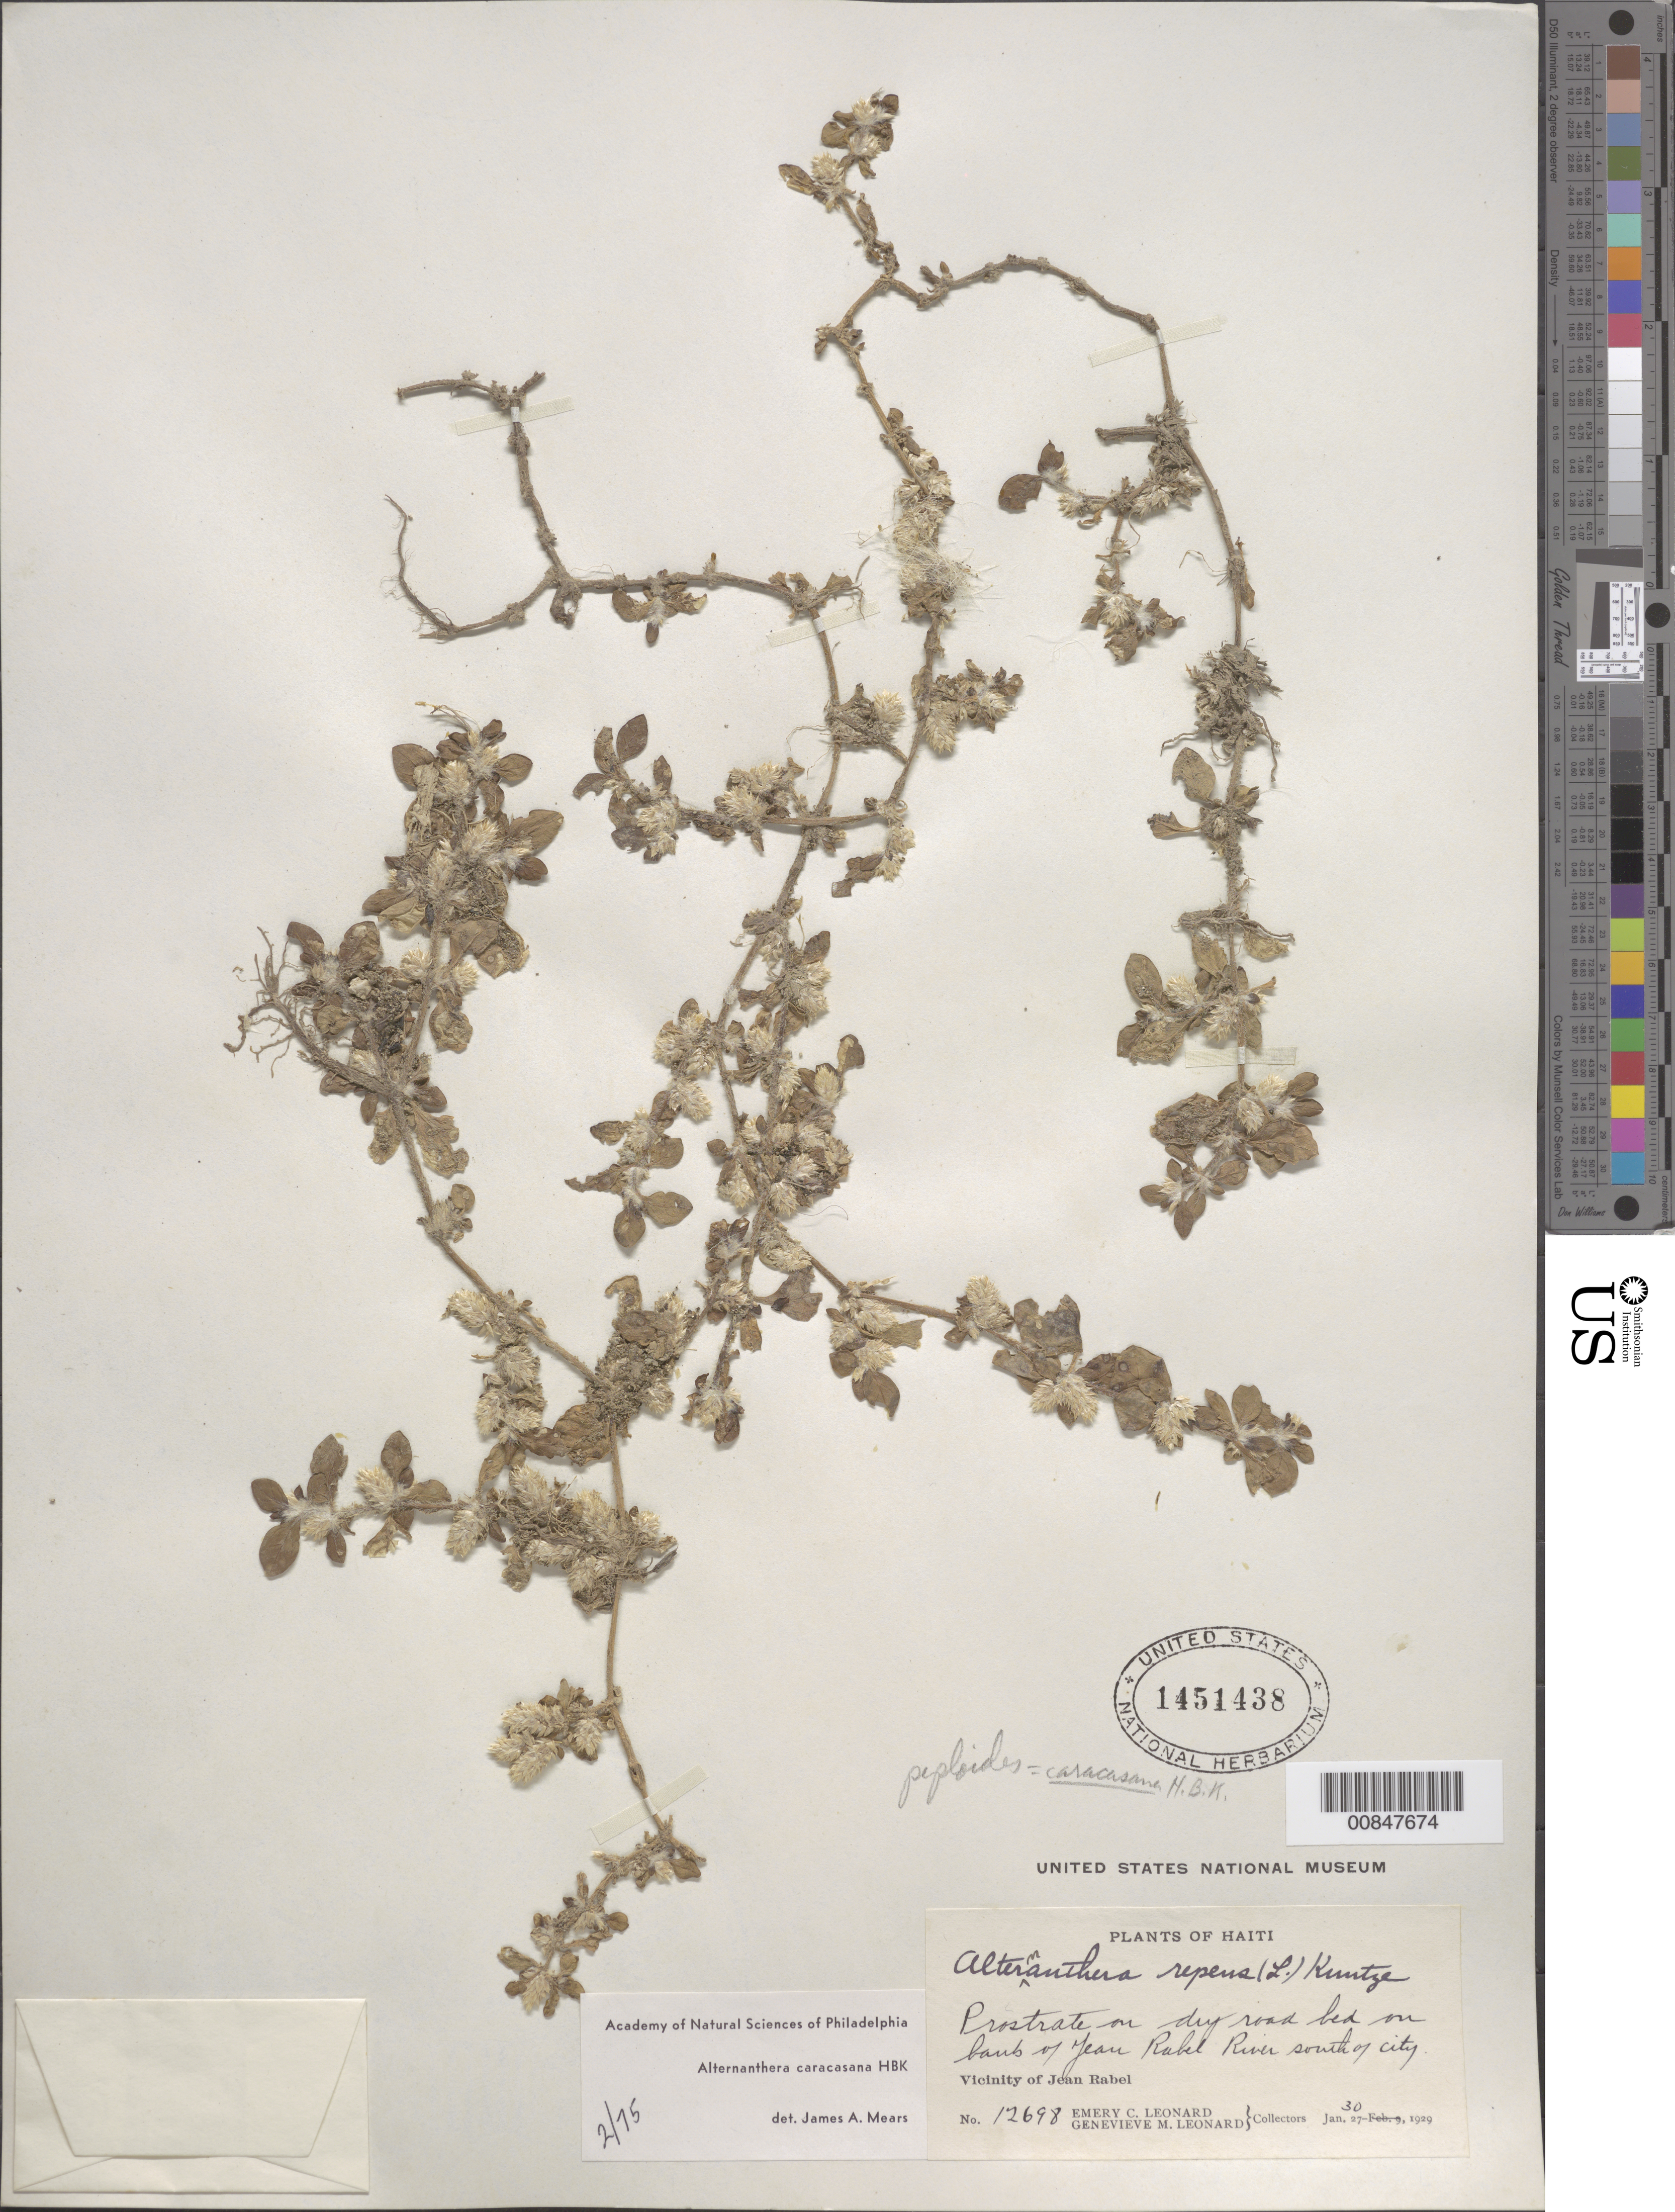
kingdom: Plantae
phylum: Tracheophyta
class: Magnoliopsida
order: Caryophyllales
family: Amaranthaceae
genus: Alternanthera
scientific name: Alternanthera caracasana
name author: Kunth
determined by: Mears, J. A., (PH), Academy of Natural Sciences of Philadelphia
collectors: E. C. Leonard & G. M. Leonard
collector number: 12698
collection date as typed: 30 Jan 1929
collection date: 1929-01-30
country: Haiti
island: Hispaniola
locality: Vicinity of Jean Rabel. Jean Rabel River south of city.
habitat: On dry road bed on banks of river.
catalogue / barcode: US 1451438